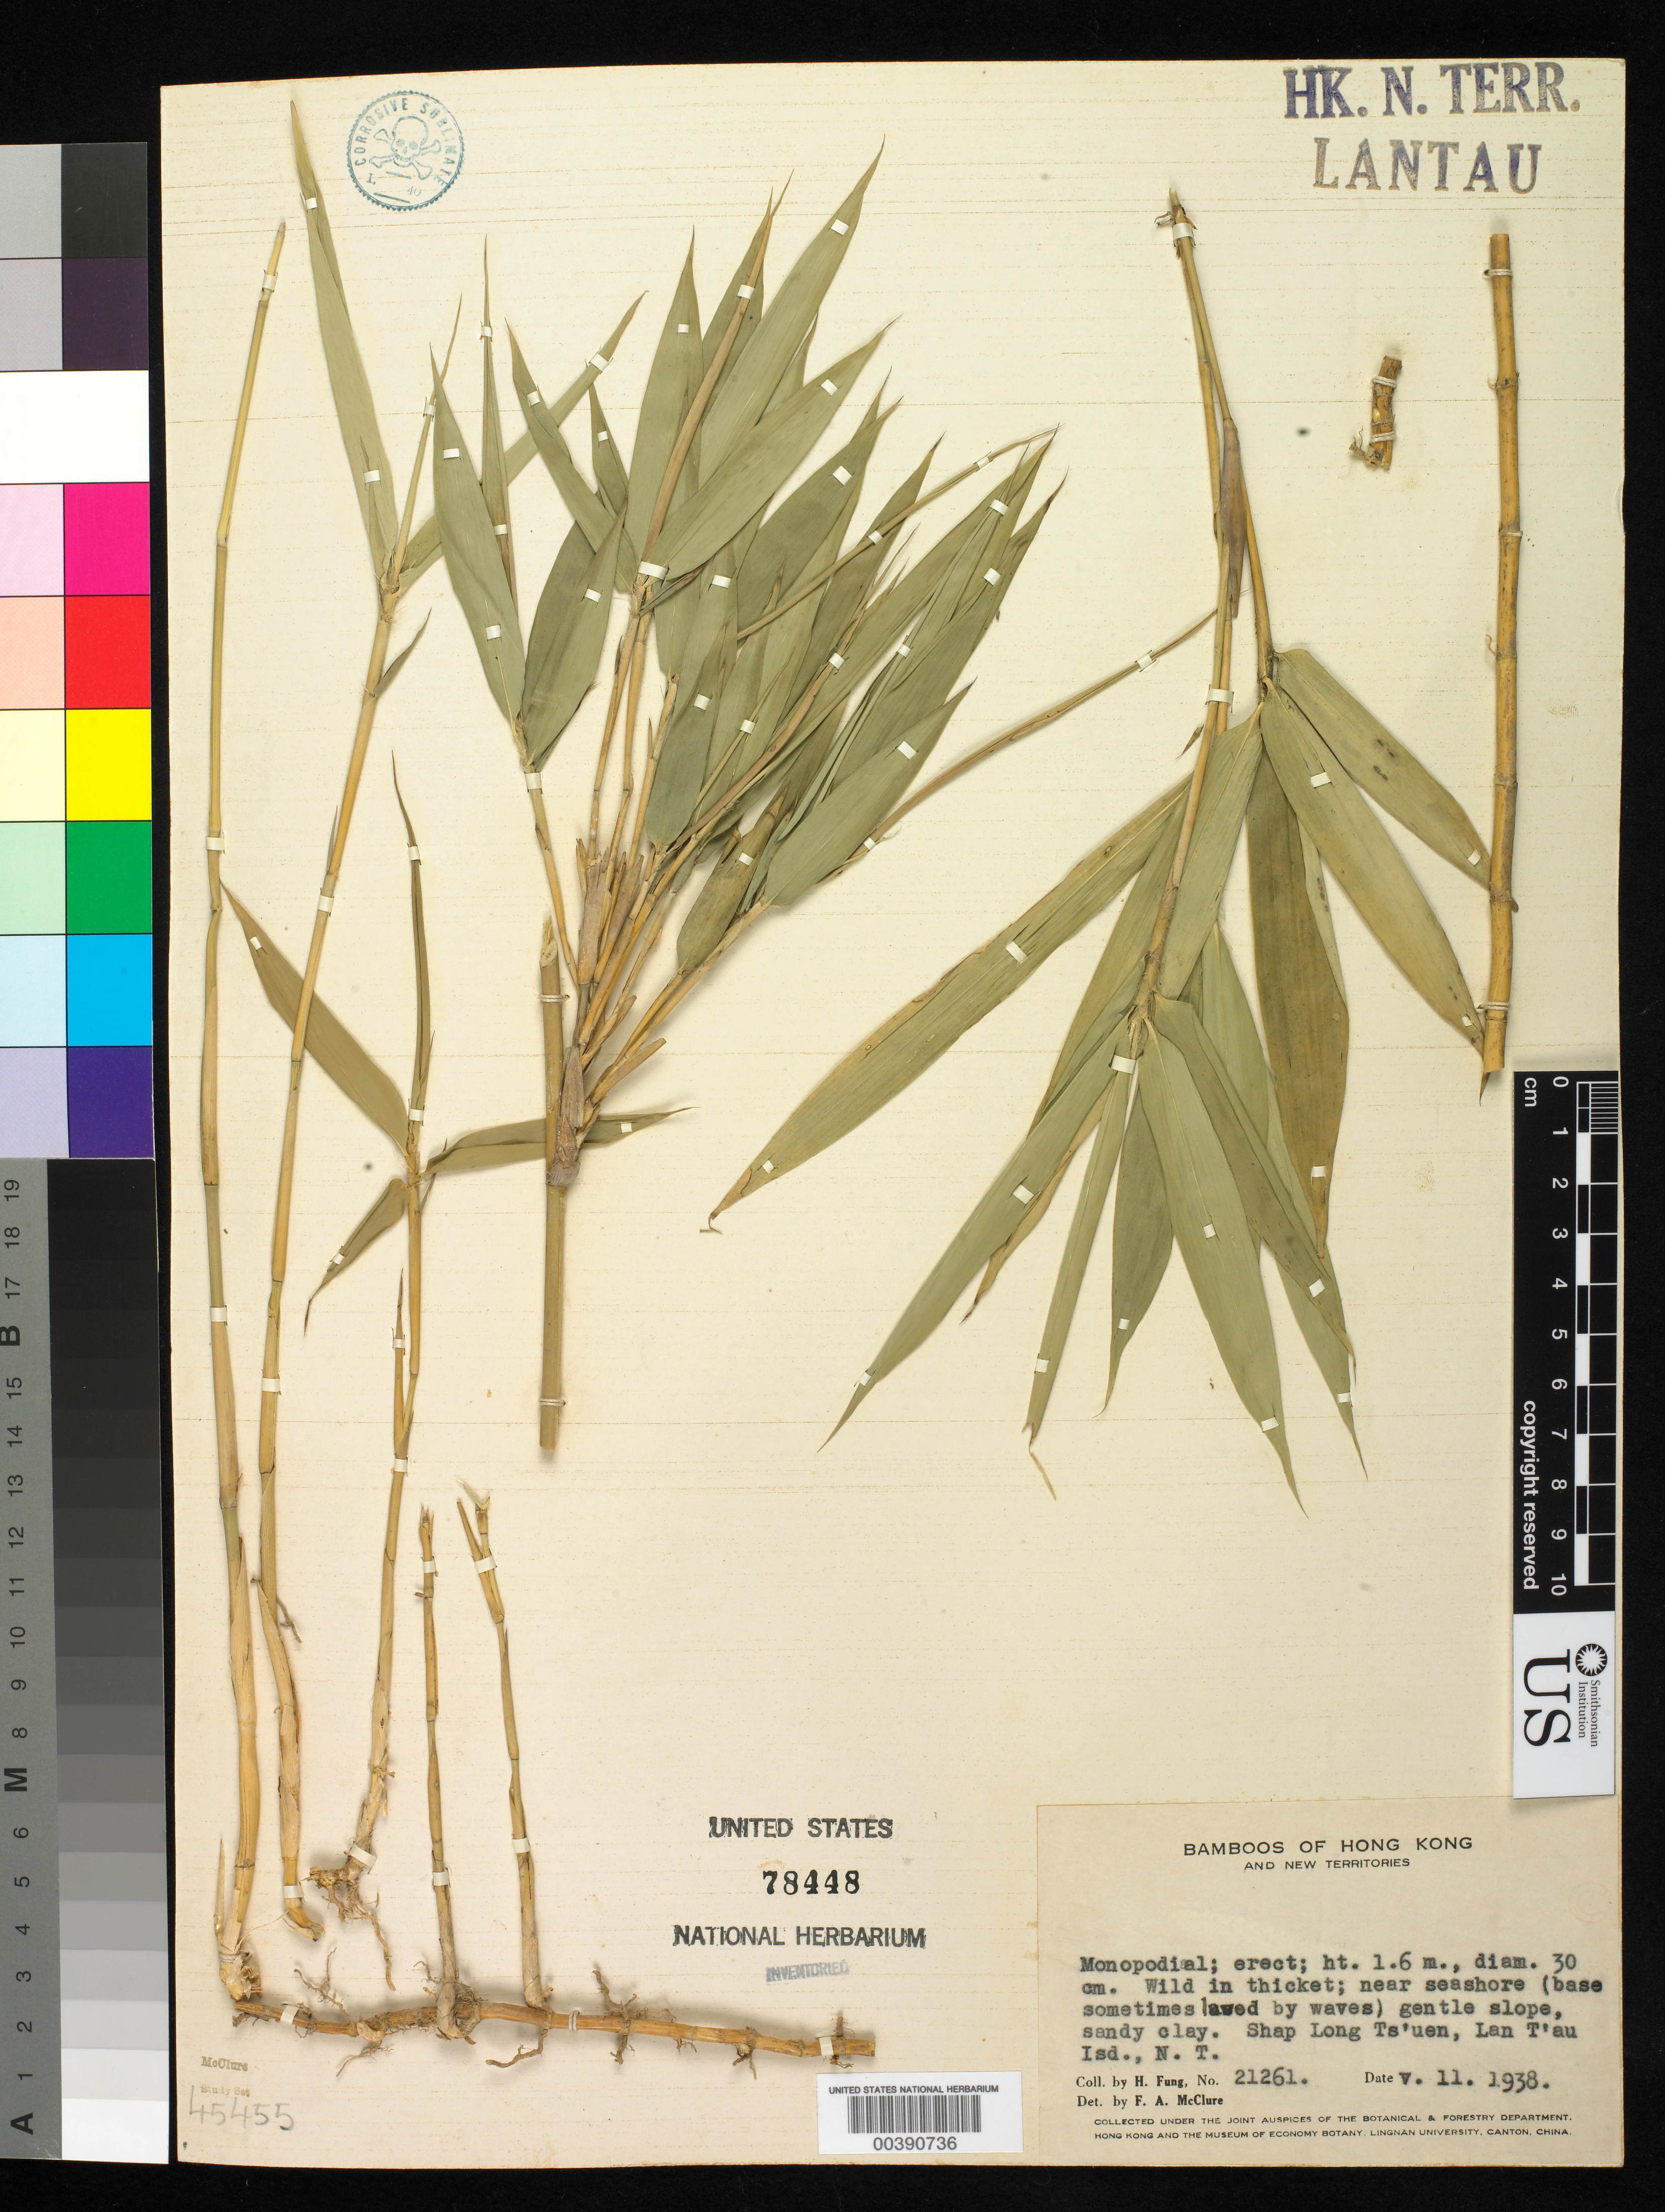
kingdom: Plantae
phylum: Tracheophyta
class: Liliopsida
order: Poales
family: Poaceae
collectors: H. L. Fung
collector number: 21261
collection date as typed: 11 May 1938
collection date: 1938-05-11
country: China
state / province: Hong Kong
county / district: New Territories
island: Lan Tao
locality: Shap long ts'uen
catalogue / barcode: US 78448